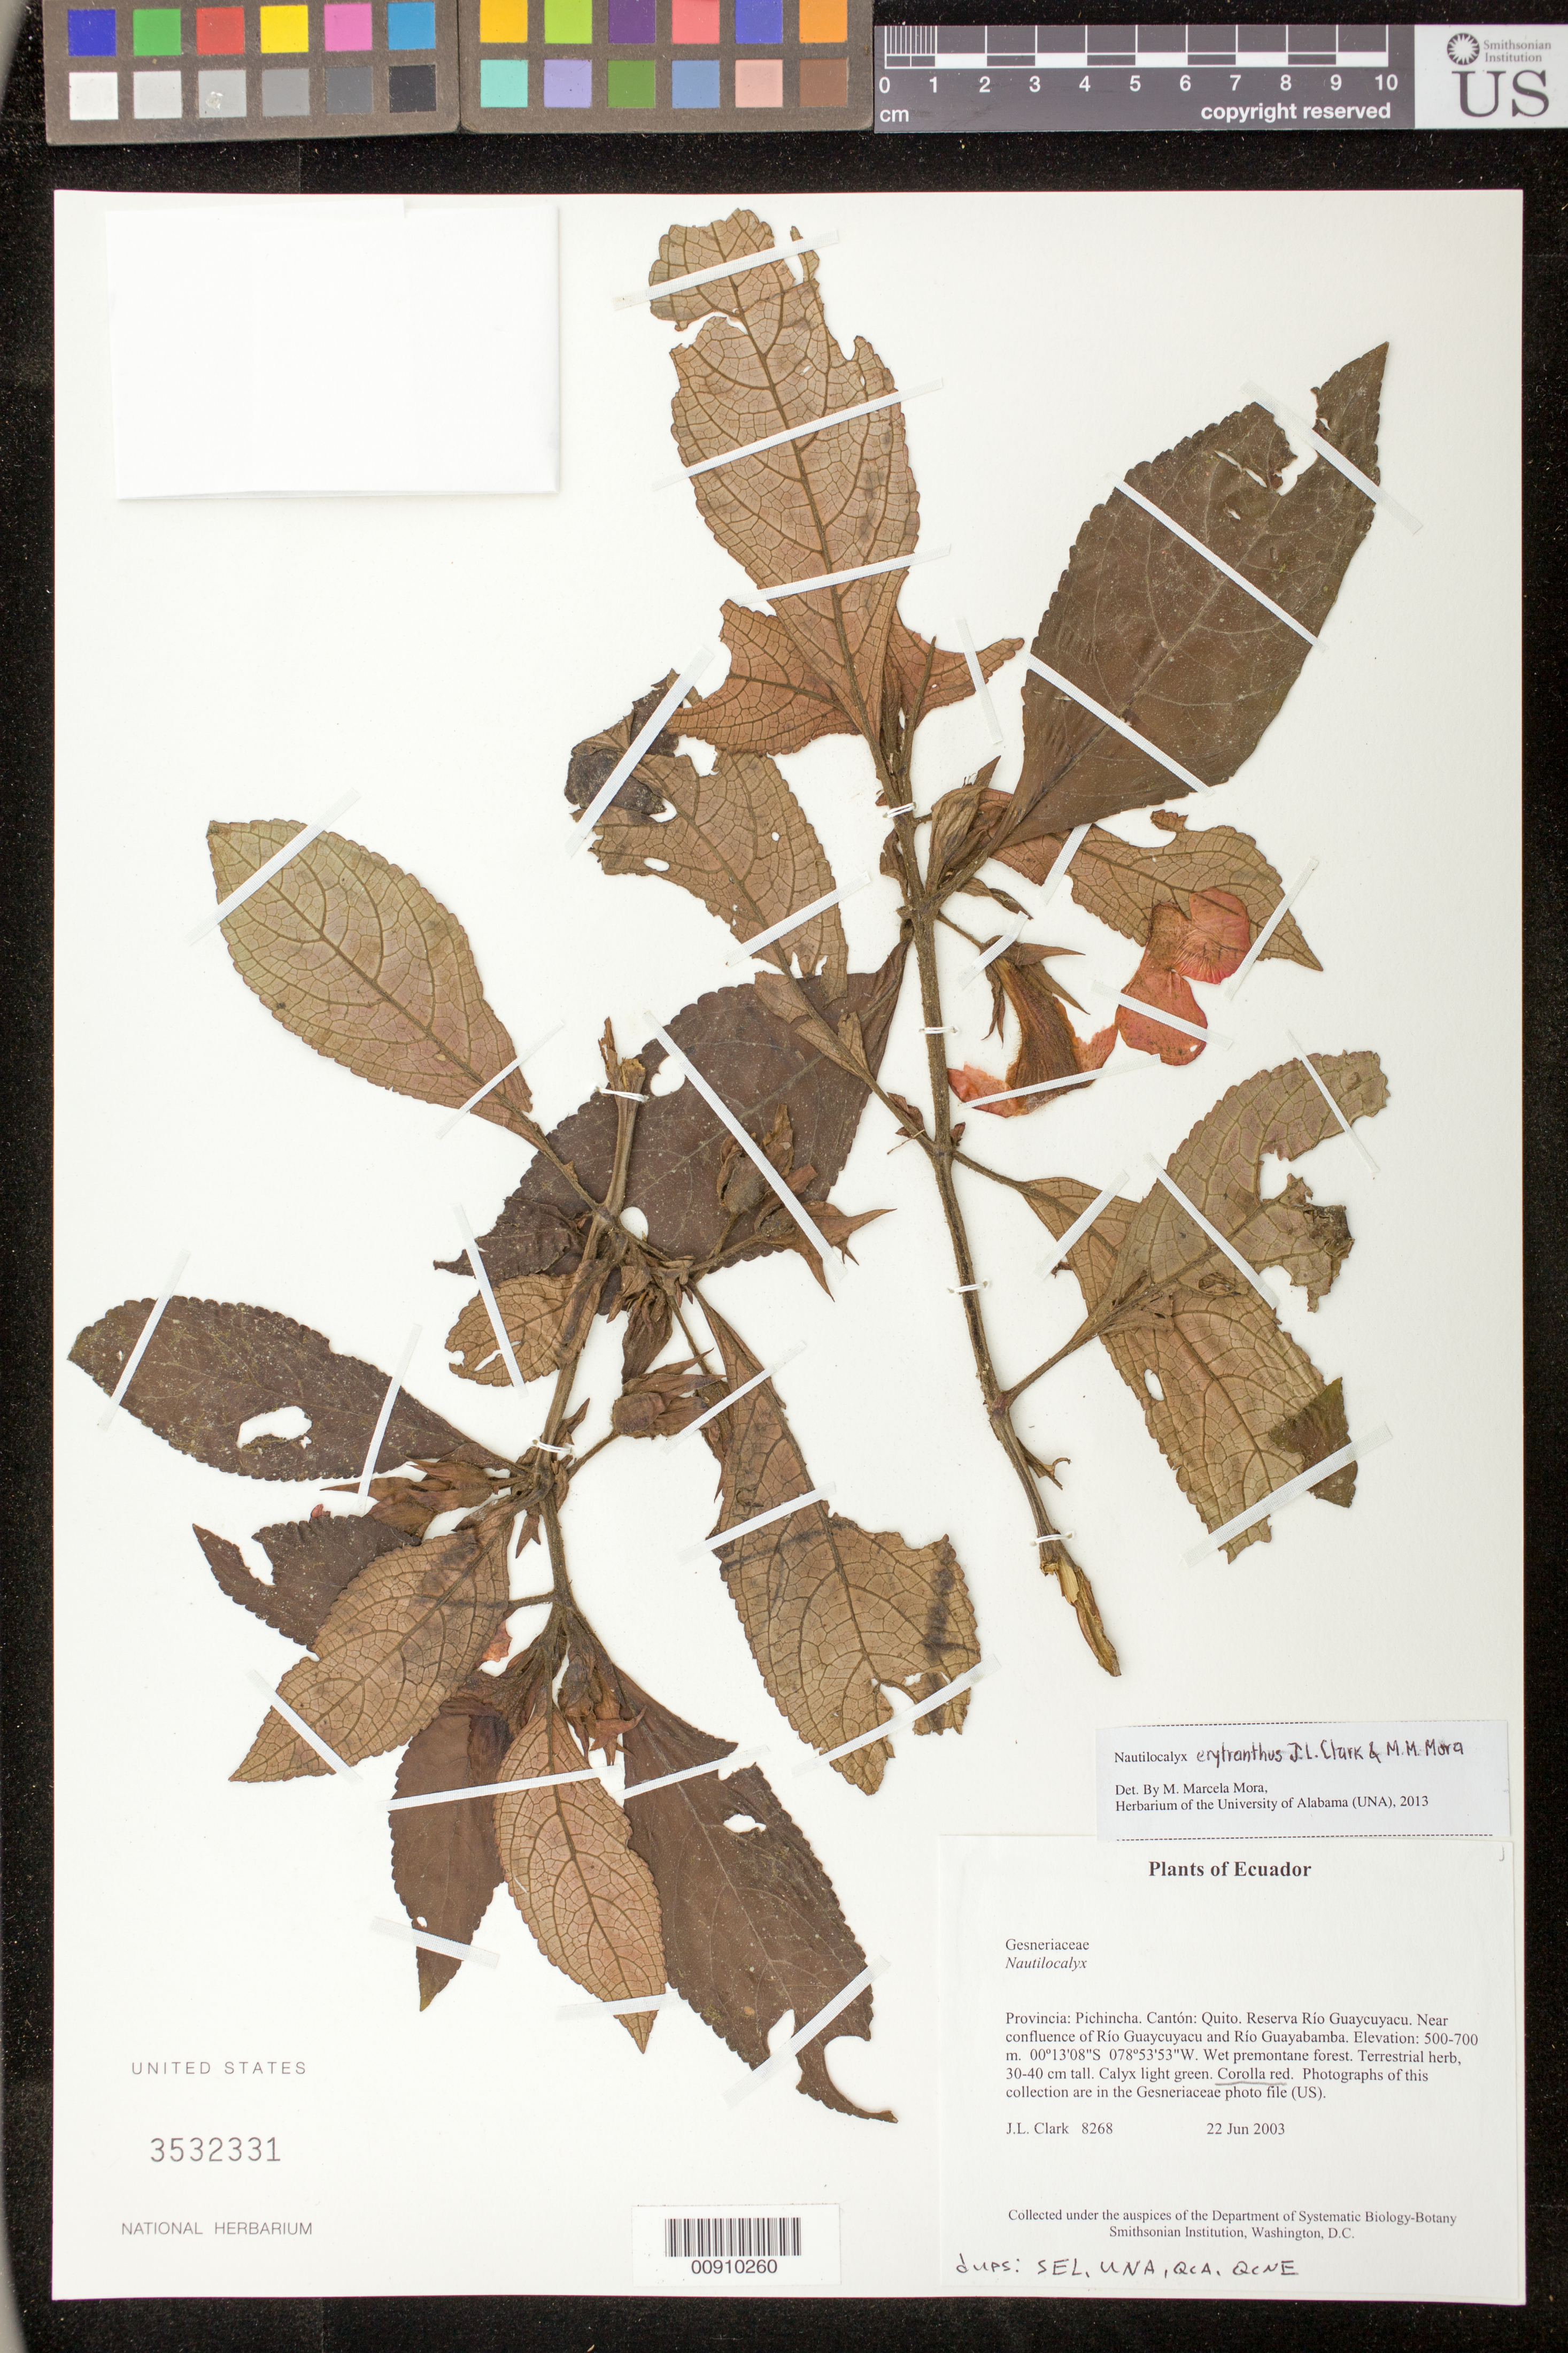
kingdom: Plantae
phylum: Tracheophyta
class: Magnoliopsida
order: Lamiales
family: Gesneriaceae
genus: Nautilocalyx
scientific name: Nautilocalyx erytranthus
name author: J.L. Clark & M.M. Mora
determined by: Mora, M. Marcela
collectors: J. L. Clark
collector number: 8268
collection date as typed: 22 Jun 2003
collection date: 2003-06-22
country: Ecuador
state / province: Pichincha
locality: Quito. Reserva Río Guaycuyacu. Near confluence of Río Guaycuyacu and Río Guayabamba.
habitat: Wet premontane forest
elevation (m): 500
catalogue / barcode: US 3532331